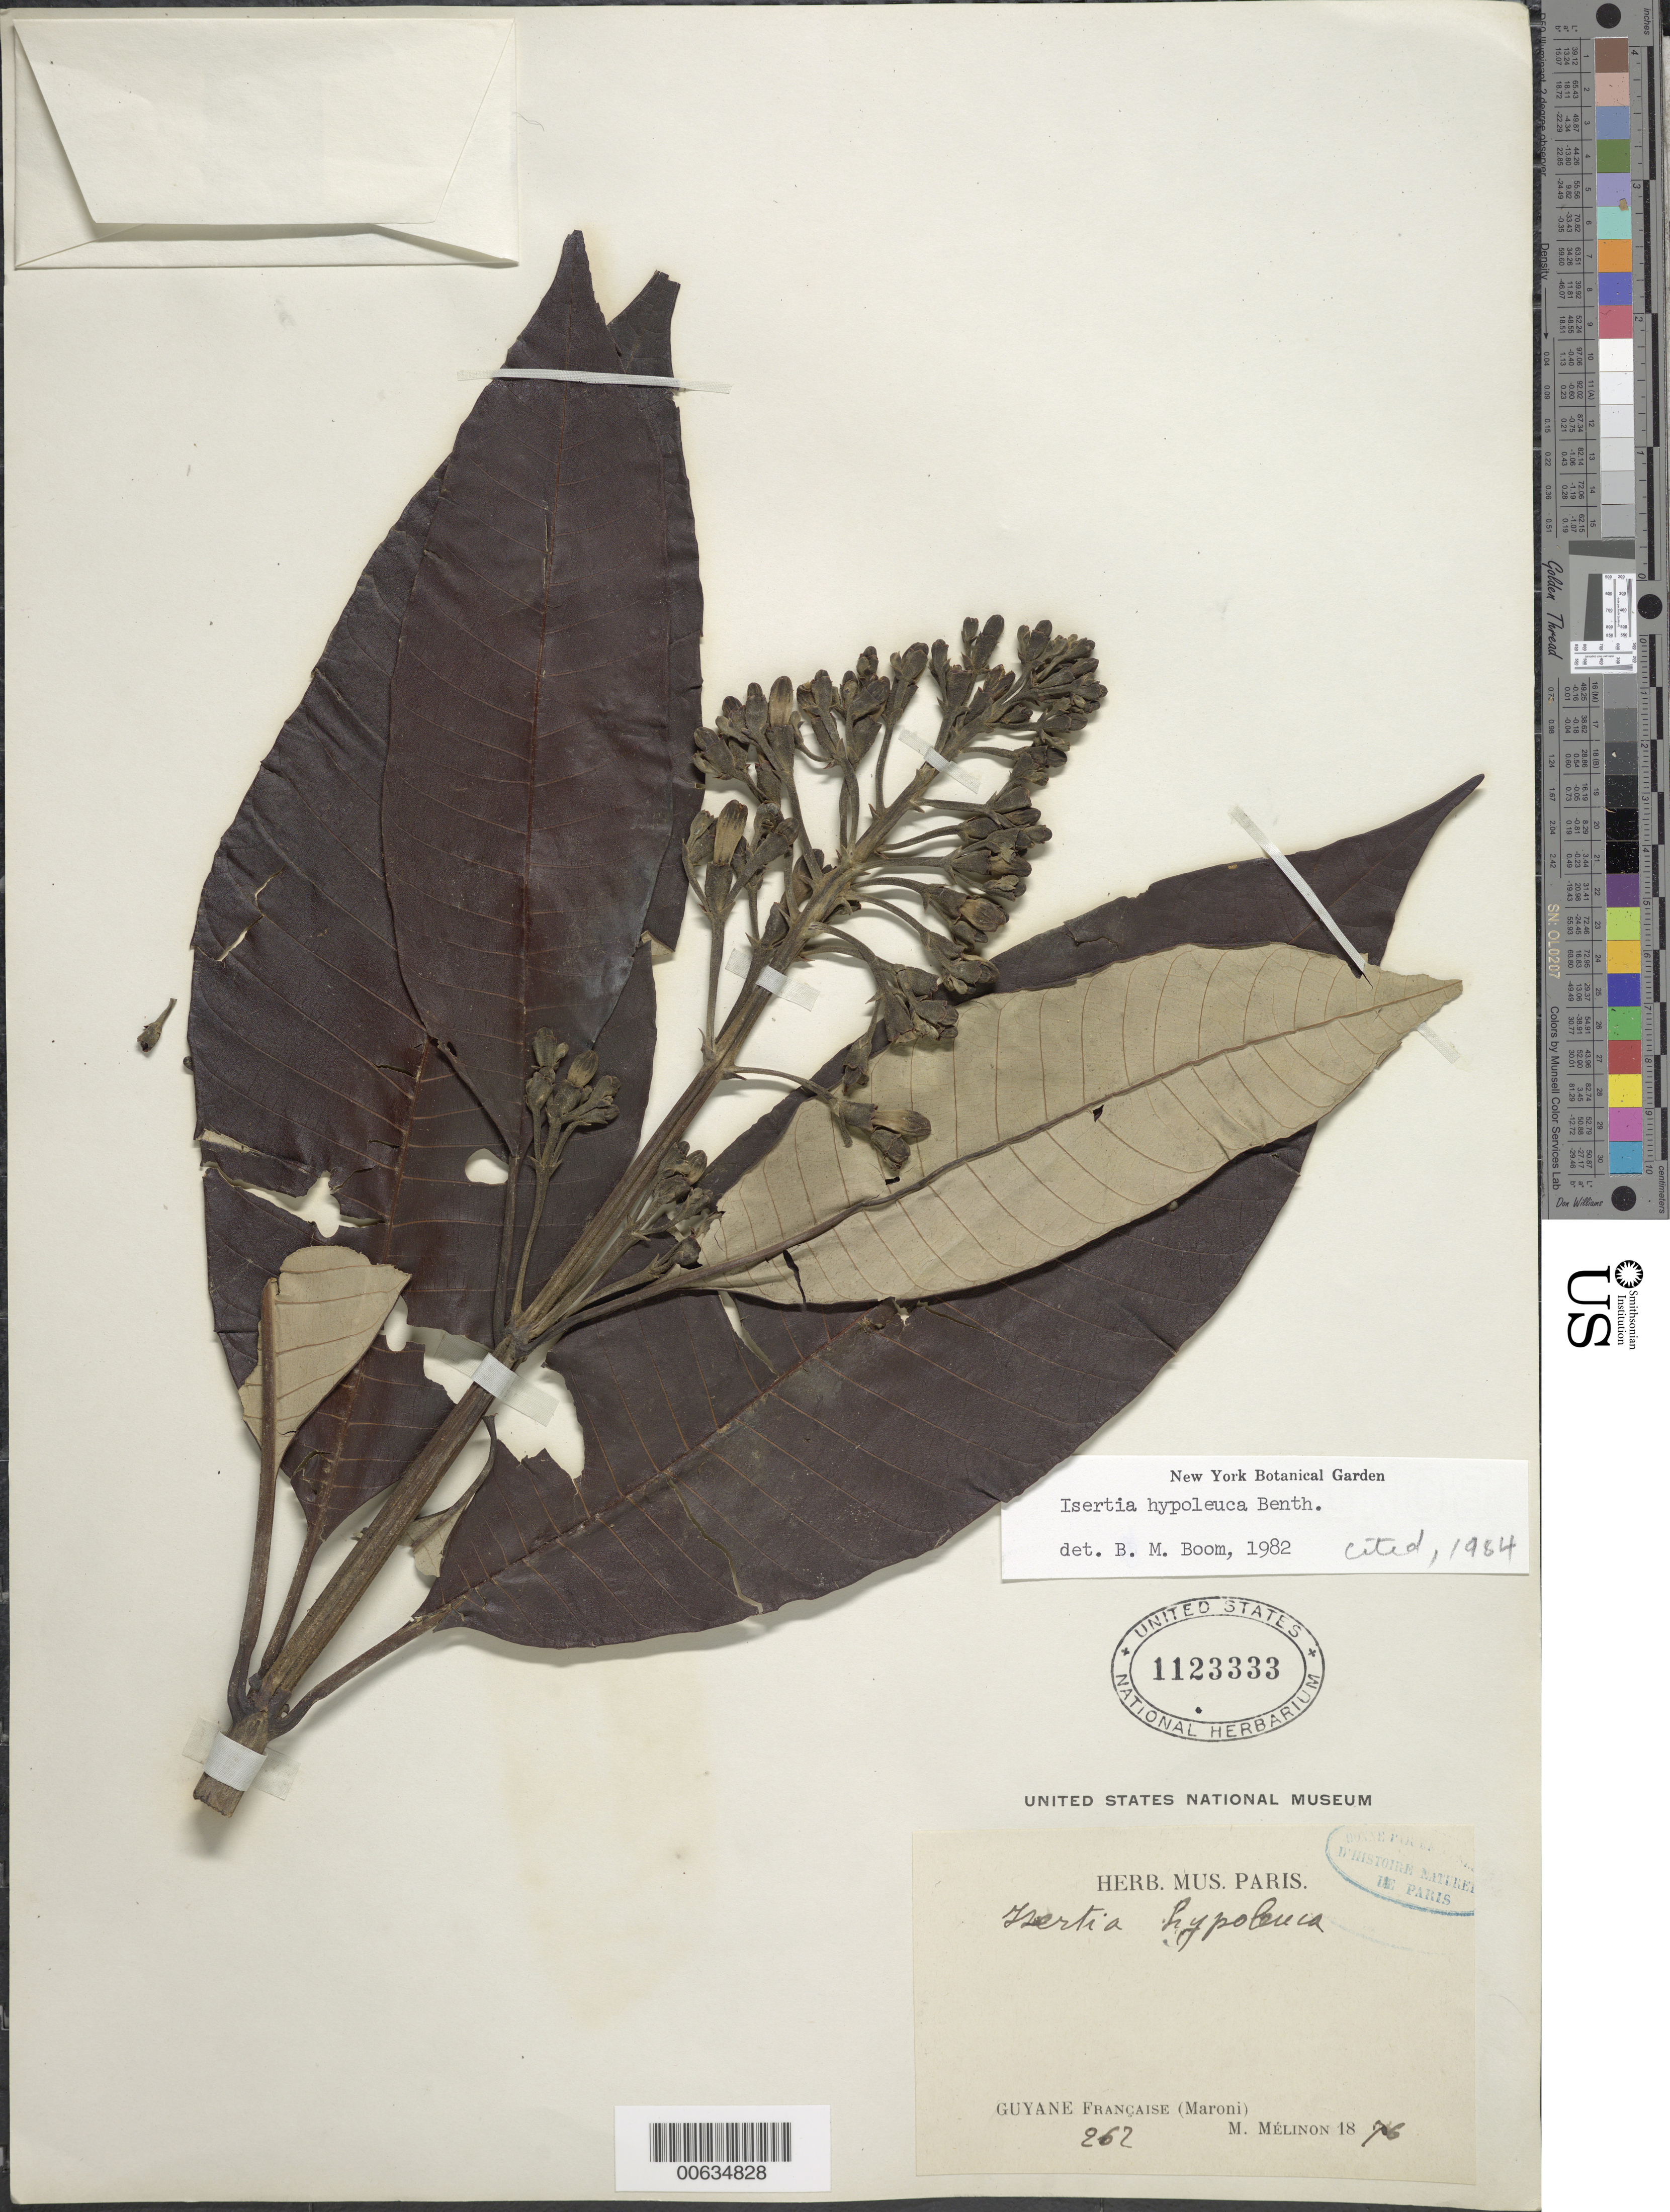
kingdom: Plantae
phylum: Tracheophyta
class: Magnoliopsida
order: Gentianales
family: Rubiaceae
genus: Isertia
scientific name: Isertia hypoleuca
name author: Benth.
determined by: Boom, B. M.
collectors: E. Mélinon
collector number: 262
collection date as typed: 1876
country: French Guiana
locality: Maroni R.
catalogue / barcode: US 1123333